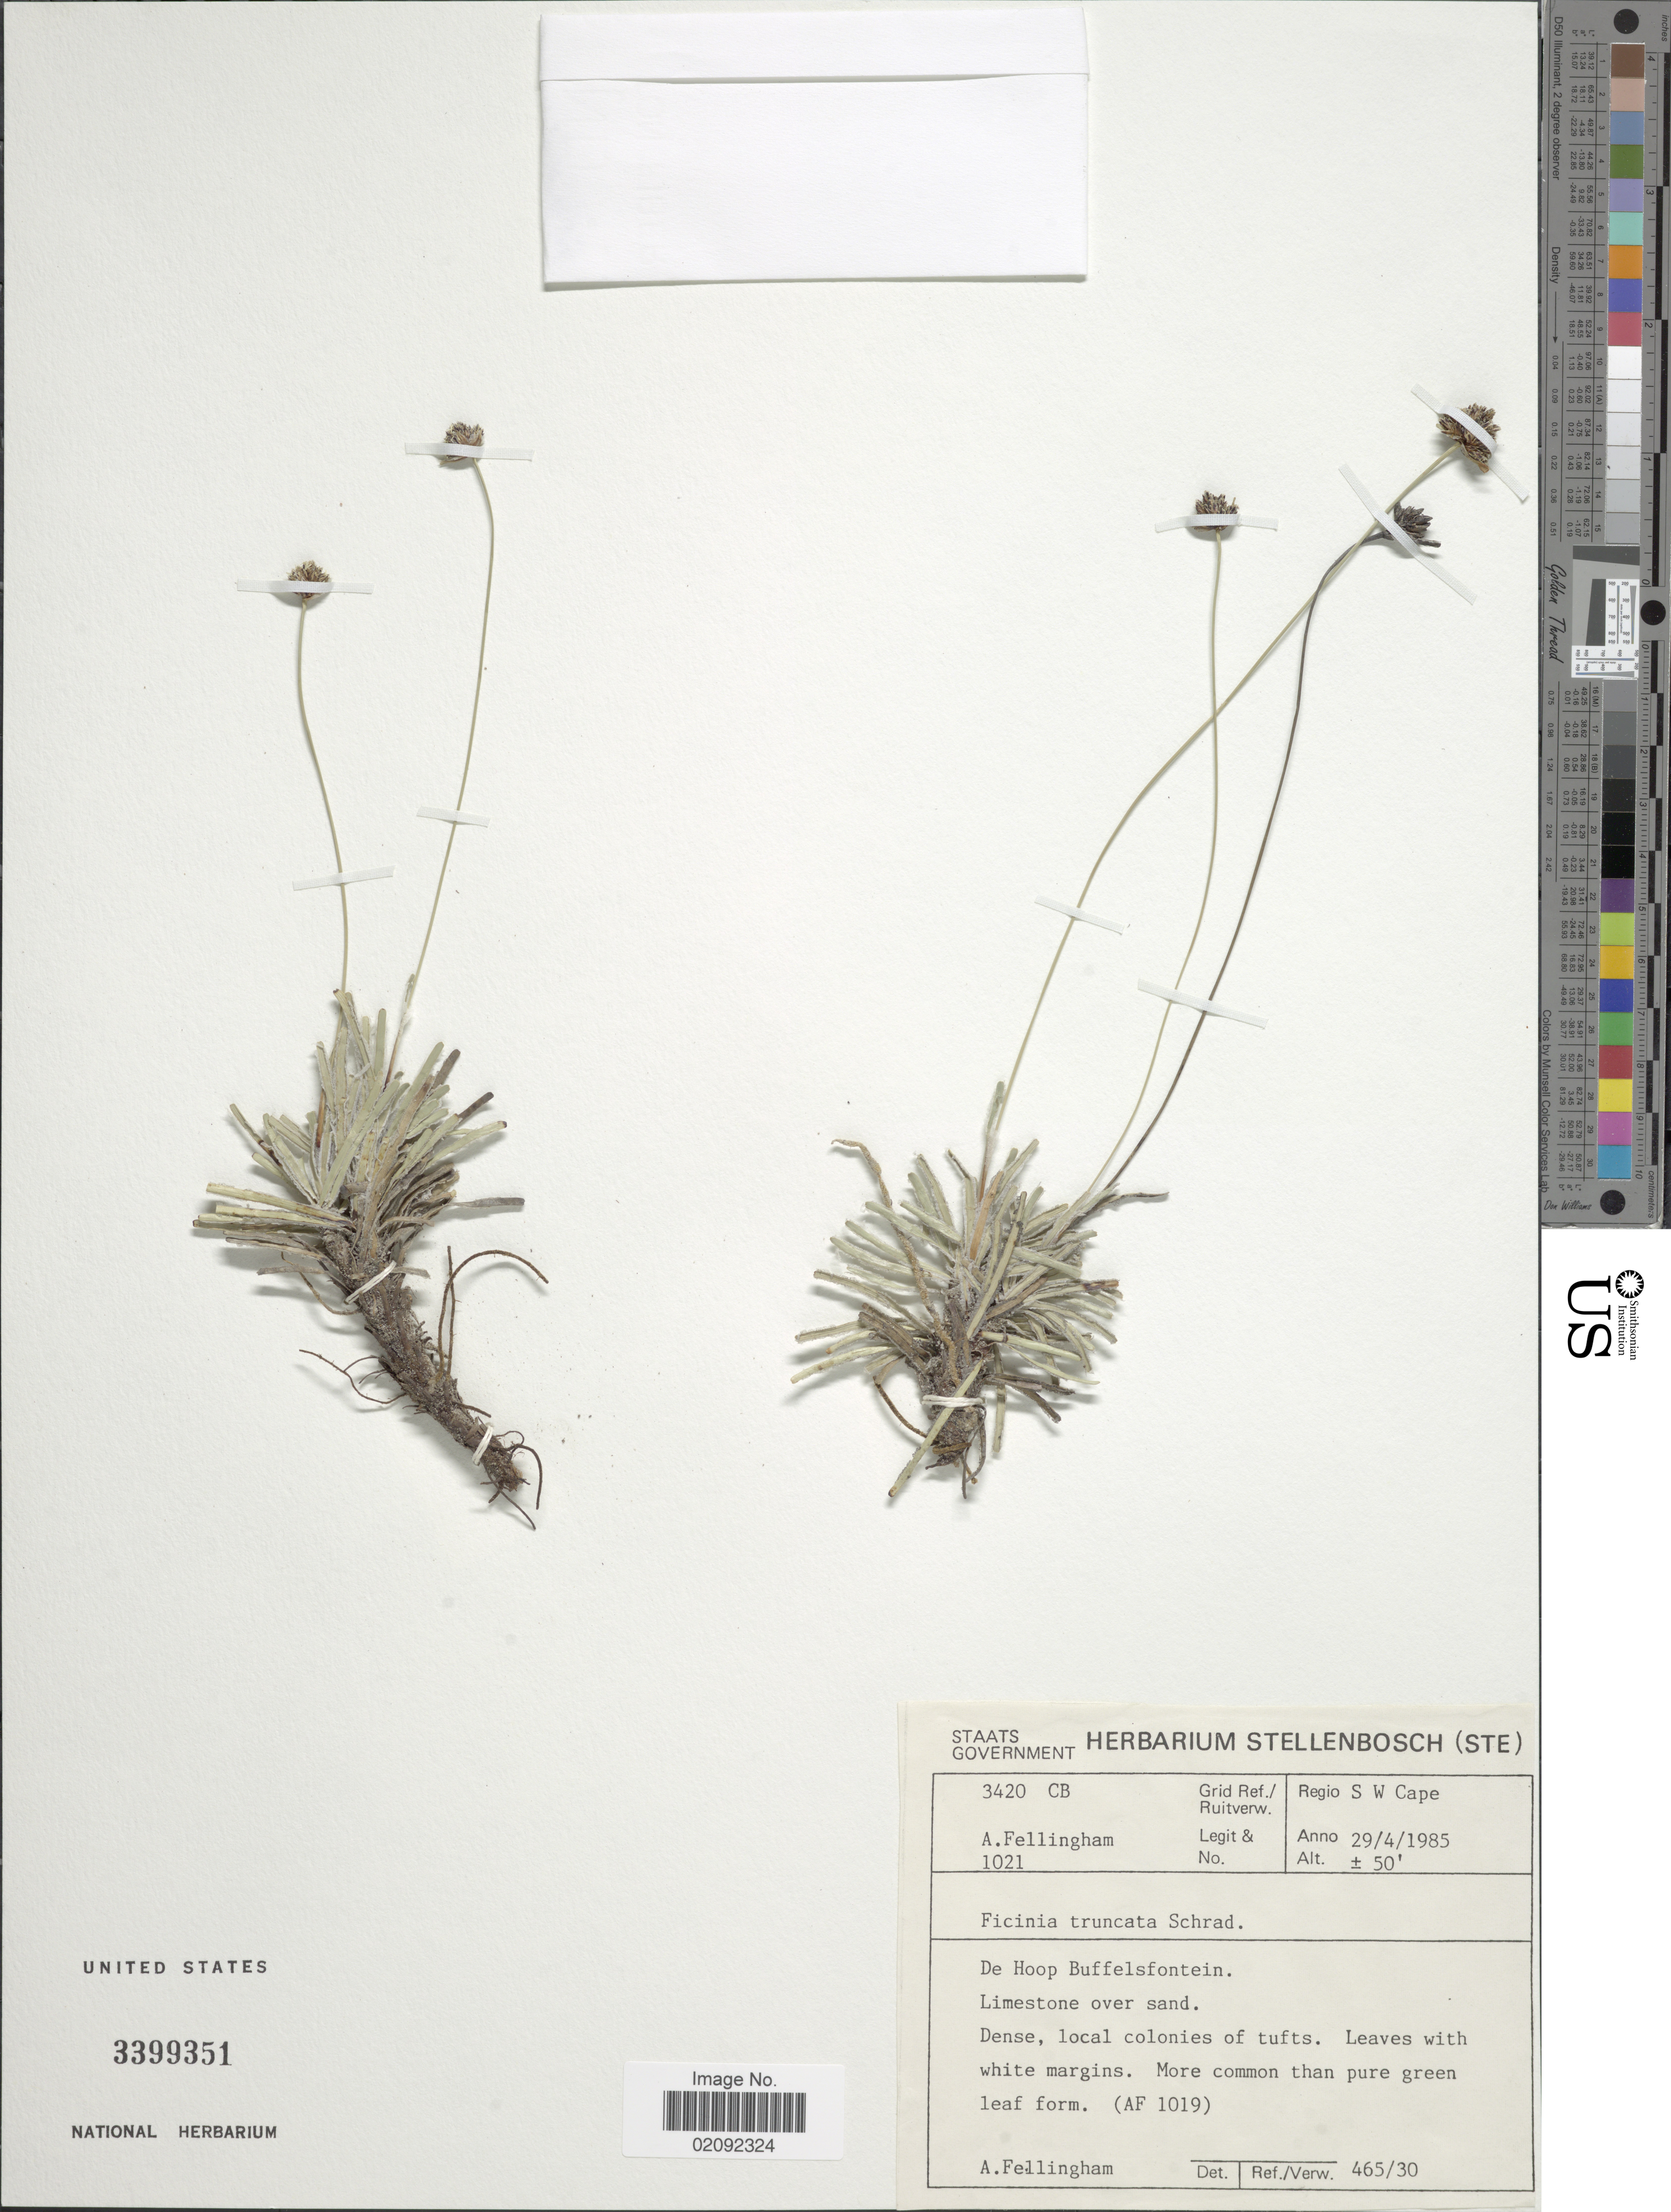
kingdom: Plantae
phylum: Tracheophyta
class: Liliopsida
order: Poales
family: Cyperaceae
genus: Ficinia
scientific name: Ficinia truncata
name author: (Thunb.) Schrad.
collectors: A. Fellingham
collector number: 1021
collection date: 1985-04-29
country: South Africa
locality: Regio S W Cape, De Hoop Buffelsfontein, Limestone over sand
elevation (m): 15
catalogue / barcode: US 3399351